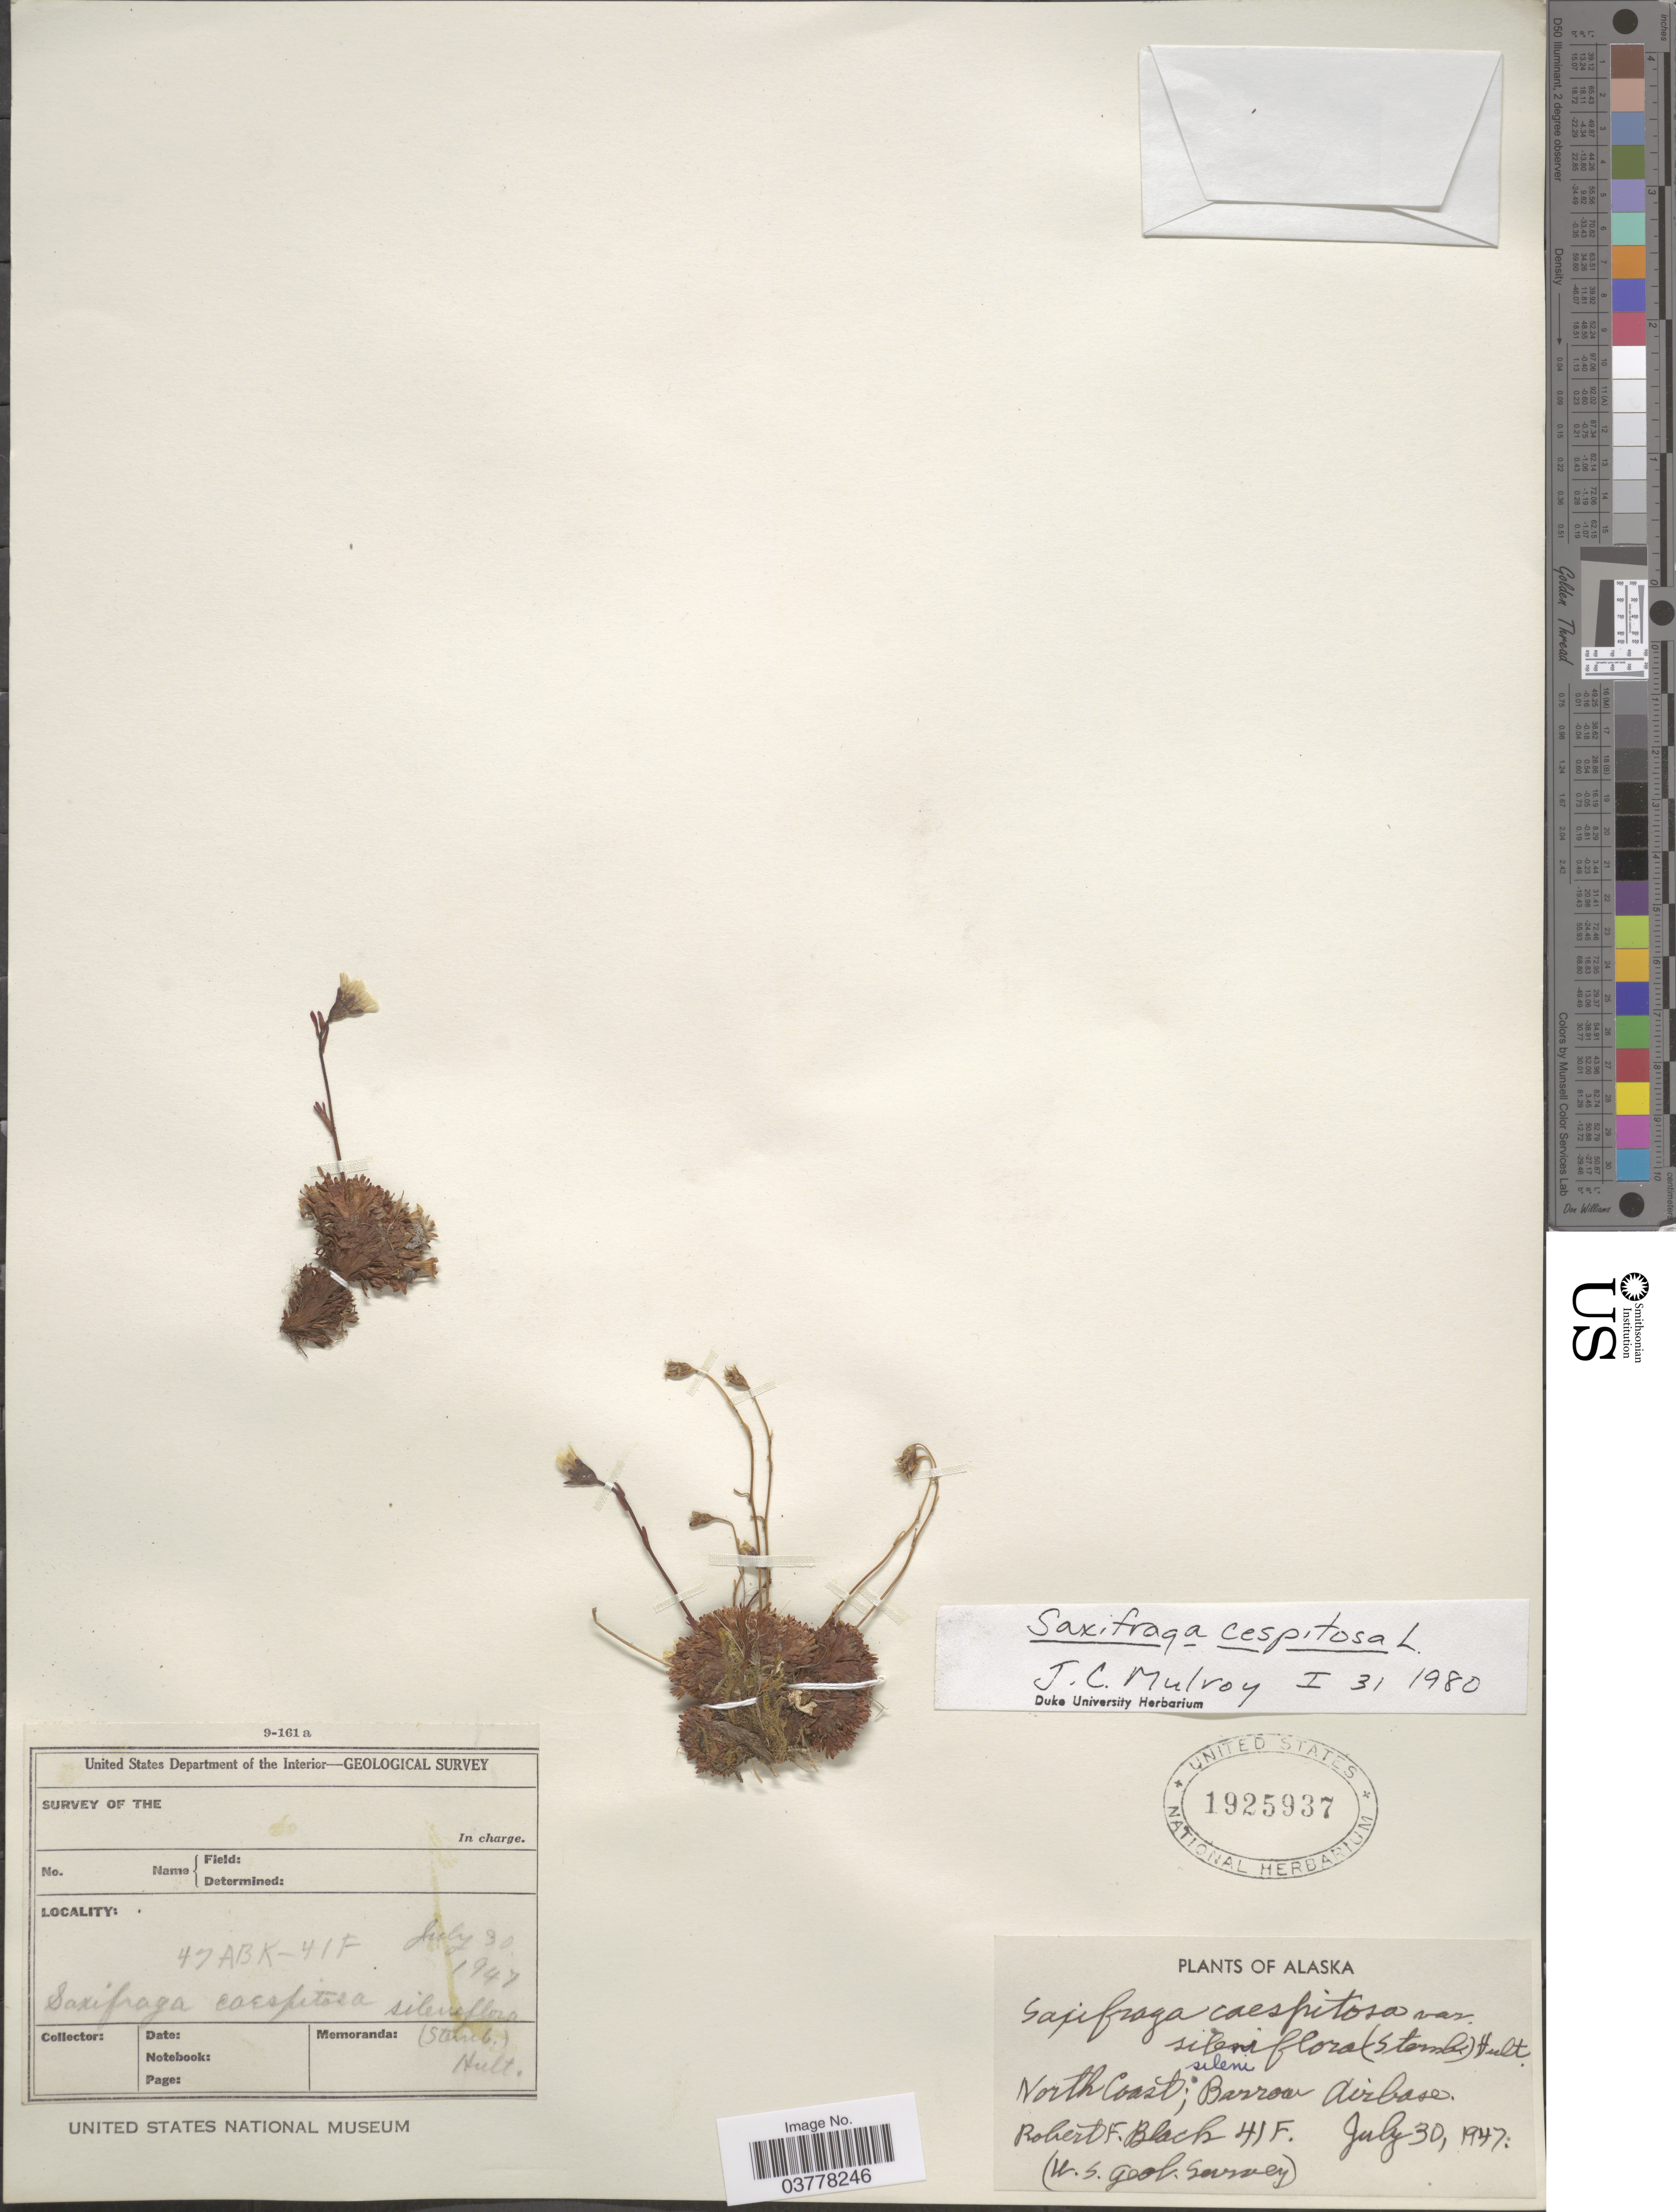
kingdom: Plantae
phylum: Tracheophyta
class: Magnoliopsida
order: Saxifragales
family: Saxifragaceae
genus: Saxifraga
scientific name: Saxifraga caespitosa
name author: L.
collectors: R. F. Black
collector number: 41F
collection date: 1947-07-30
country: United States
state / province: Alaska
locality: North Coast; Barrow Airbase.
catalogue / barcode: US 1925937